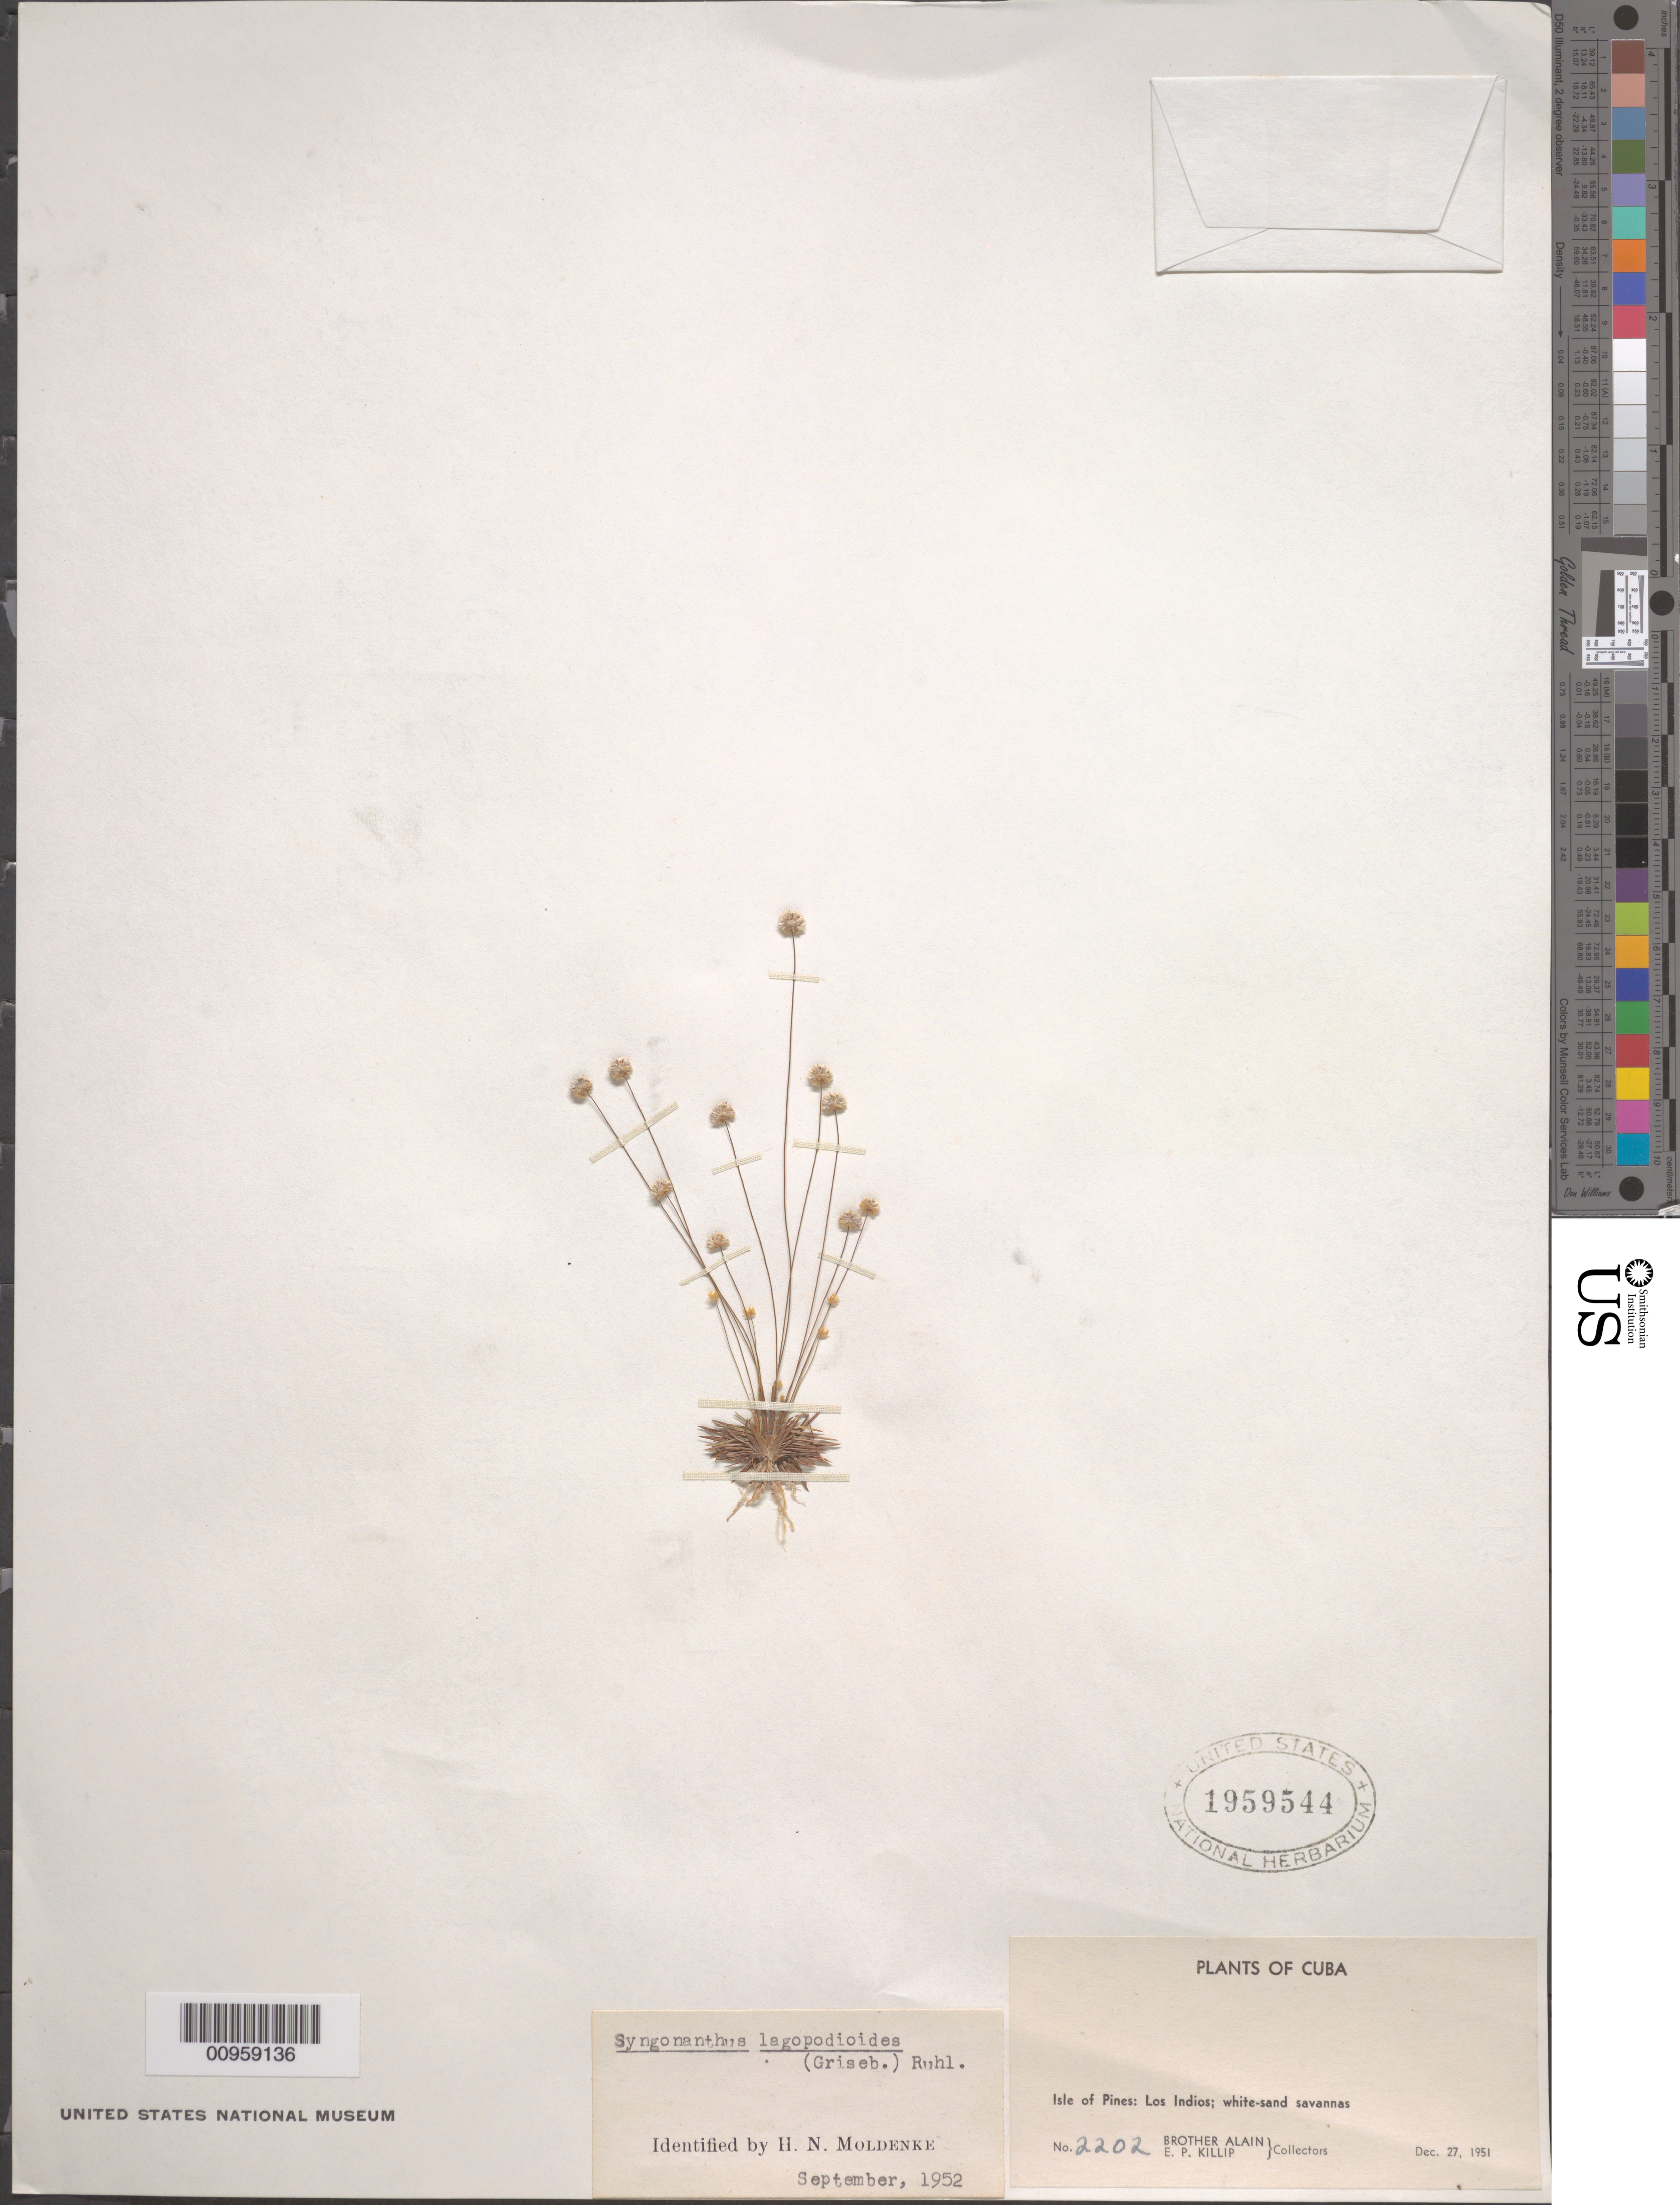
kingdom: Plantae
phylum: Tracheophyta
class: Liliopsida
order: Poales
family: Eriocaulaceae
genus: Syngonanthus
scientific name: Syngonanthus lagopodioides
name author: (Griseb.) Ruhland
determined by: Moldenke, H. N.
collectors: A. H. Liogier & E. P. Killip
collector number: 2202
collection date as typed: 27 Dec 1951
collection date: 1951-12-27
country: Cuba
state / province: Isla de la Juventud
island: Isla de la Juventud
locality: Los Indios, Isle of Pines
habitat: White-sand savannas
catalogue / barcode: US 1959544